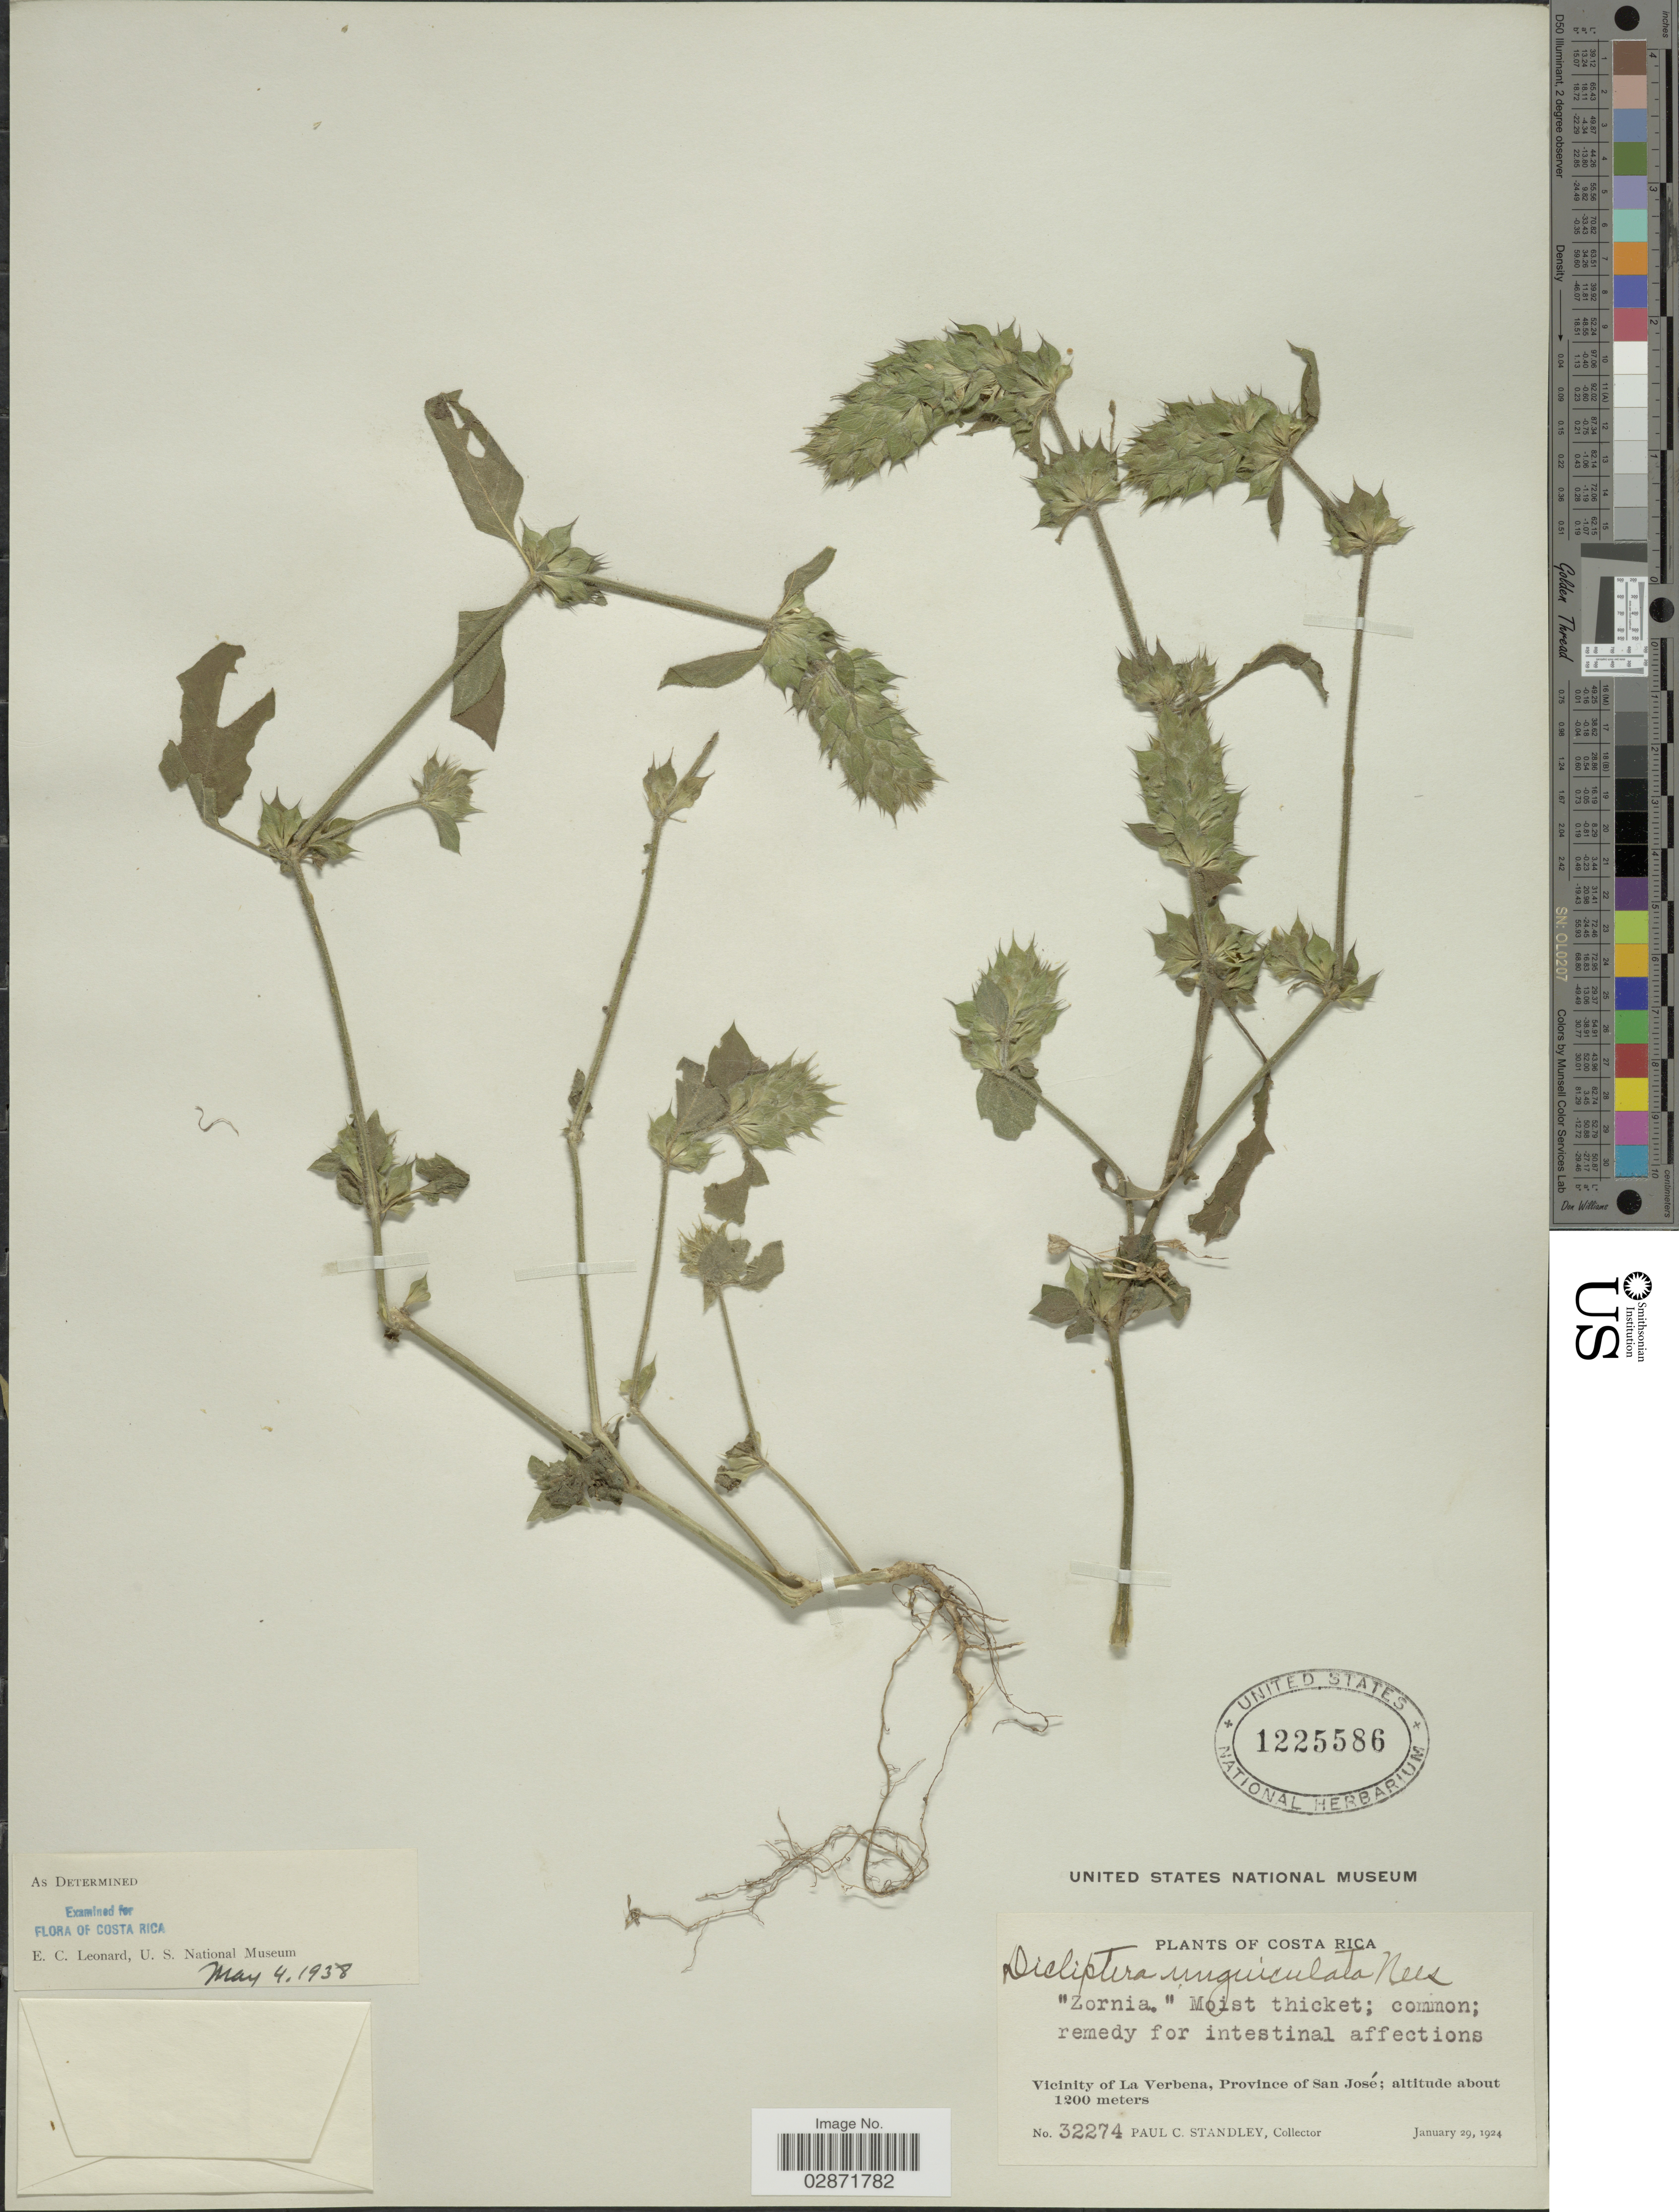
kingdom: Plantae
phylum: Tracheophyta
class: Magnoliopsida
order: Lamiales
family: Acanthaceae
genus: Dicliptera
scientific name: Dicliptera unguiculata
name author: Nees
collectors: P. C. Standley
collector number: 32274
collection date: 1924-01-29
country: Costa Rica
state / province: San José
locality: Vicinity of La Verbena, Province of San José.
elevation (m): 1200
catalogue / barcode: US 1225586